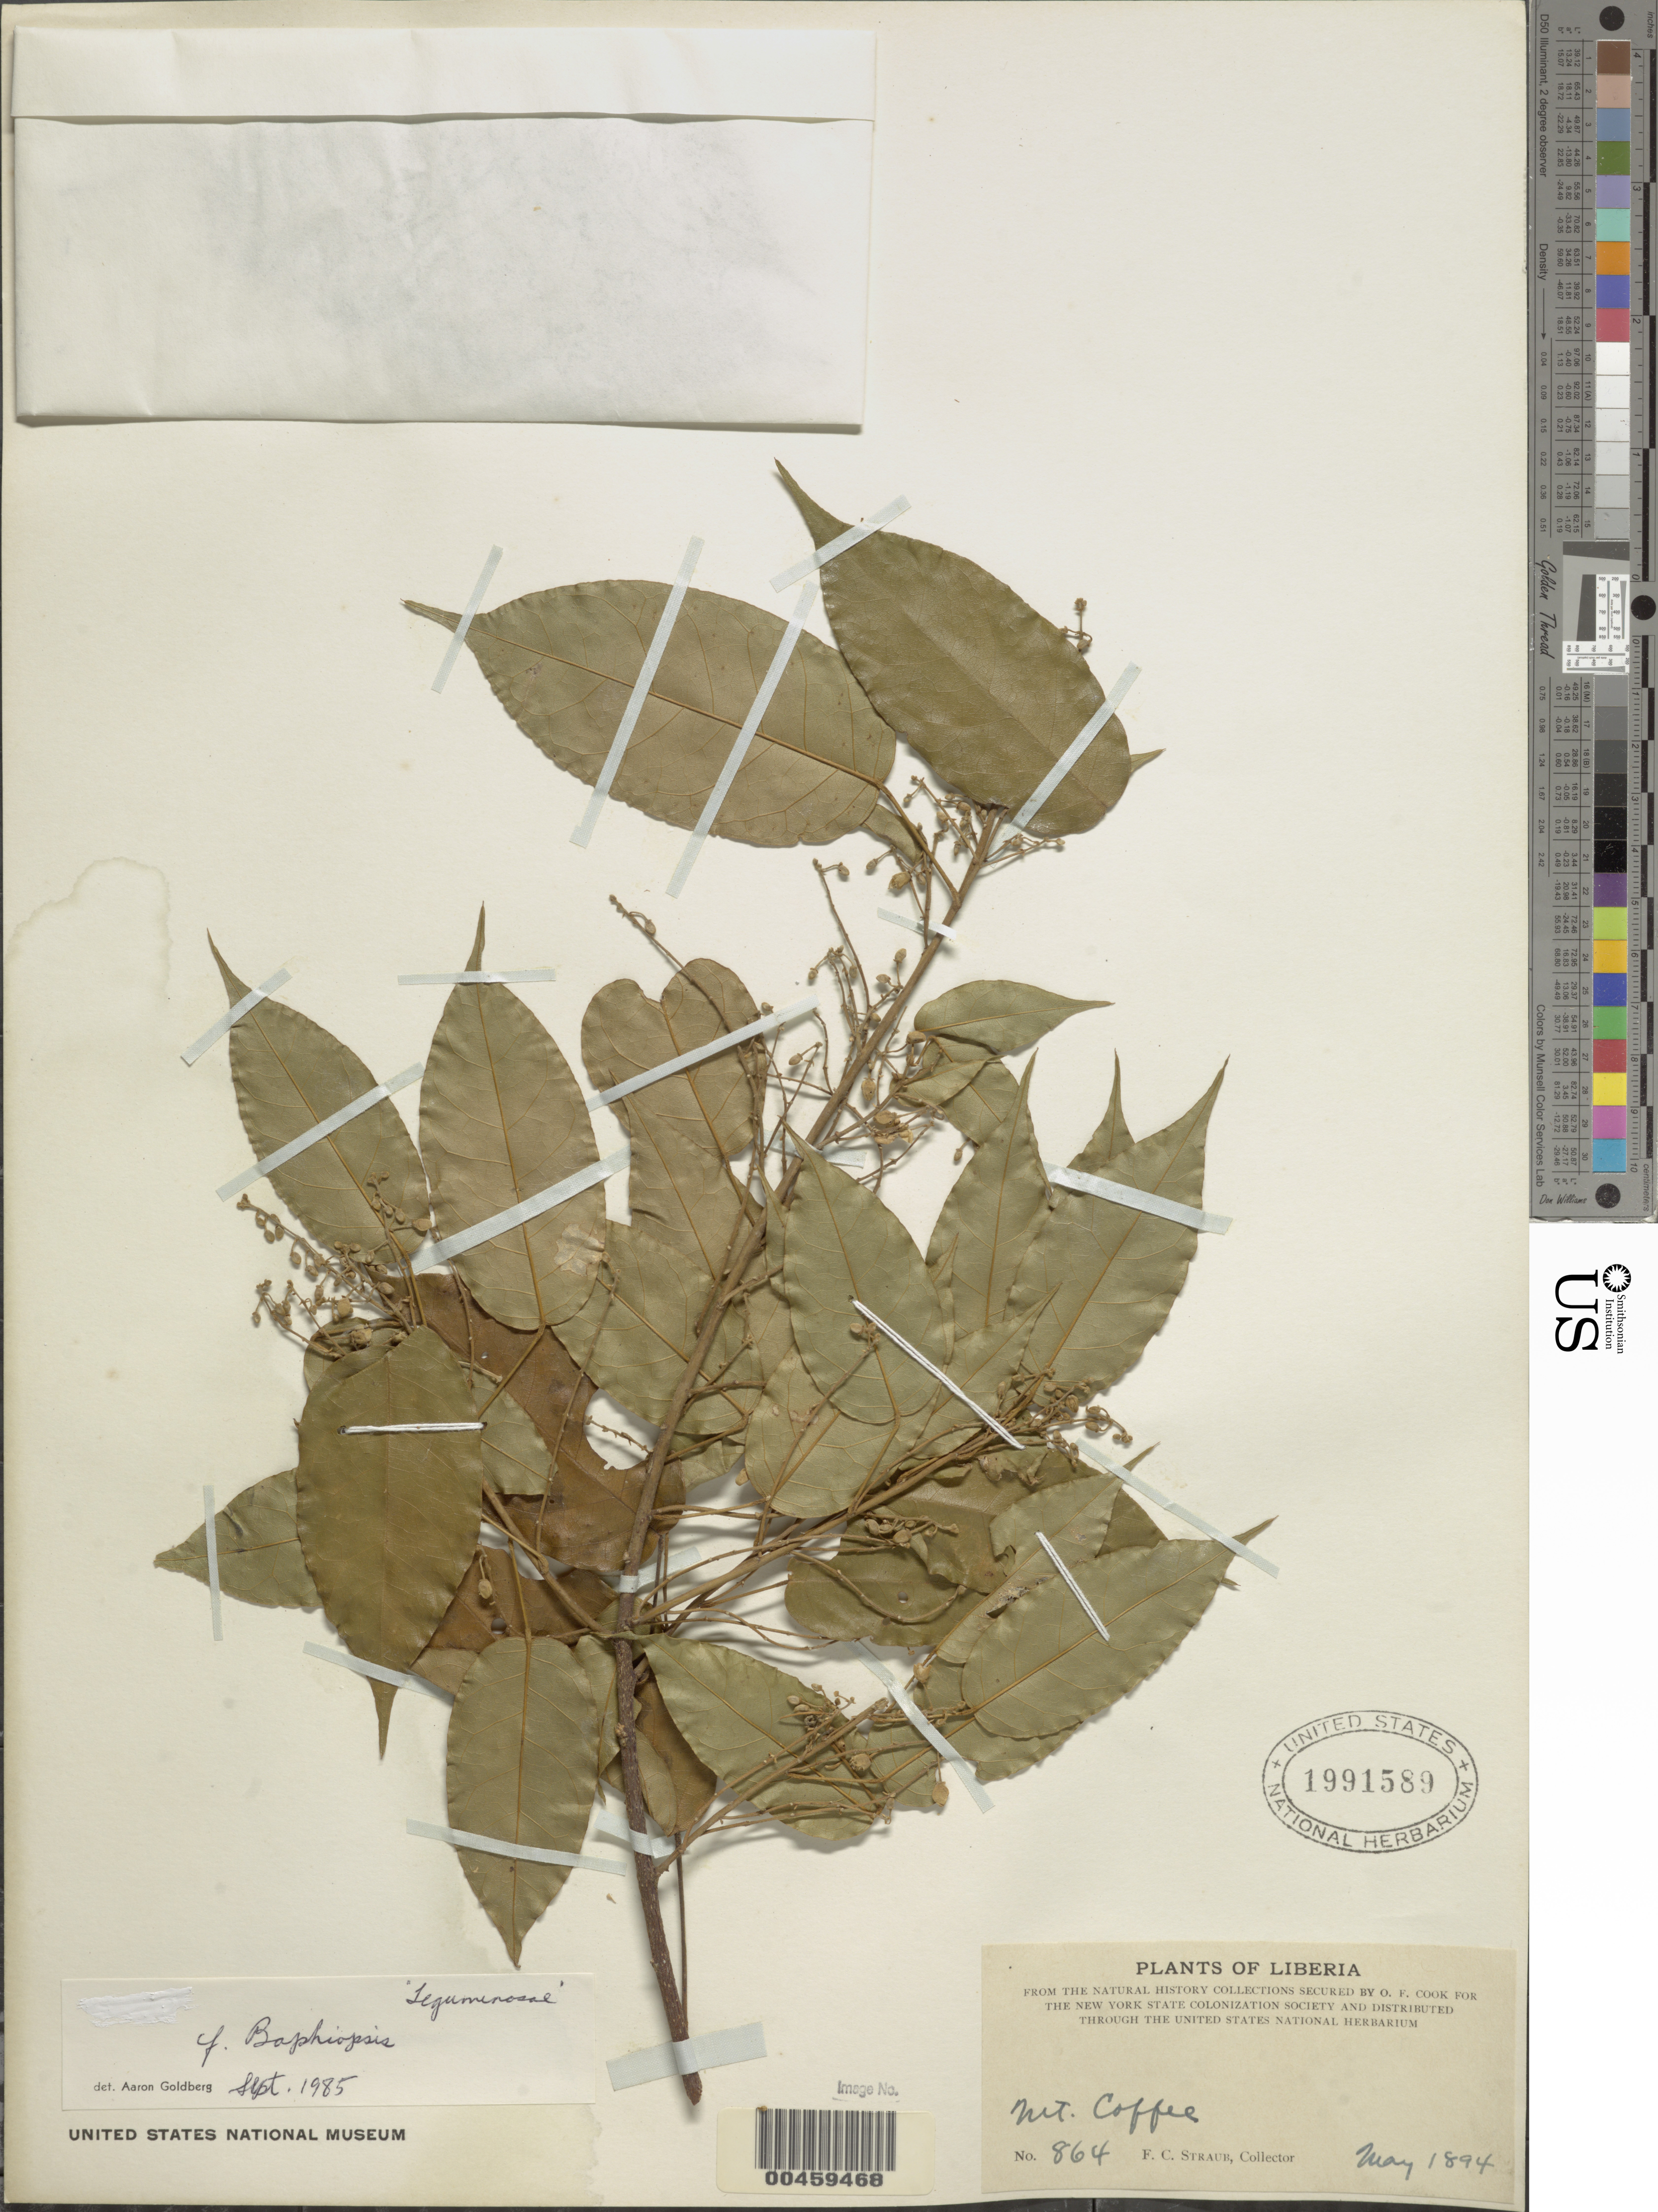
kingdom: Plantae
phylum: Tracheophyta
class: Magnoliopsida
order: Fabales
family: Fabaceae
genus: Baphiopsis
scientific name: Baphiopsis sp.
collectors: F. Straub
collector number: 864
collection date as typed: May 1894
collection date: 1894-05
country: Liberia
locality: Mt. coffee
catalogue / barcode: US 1991589